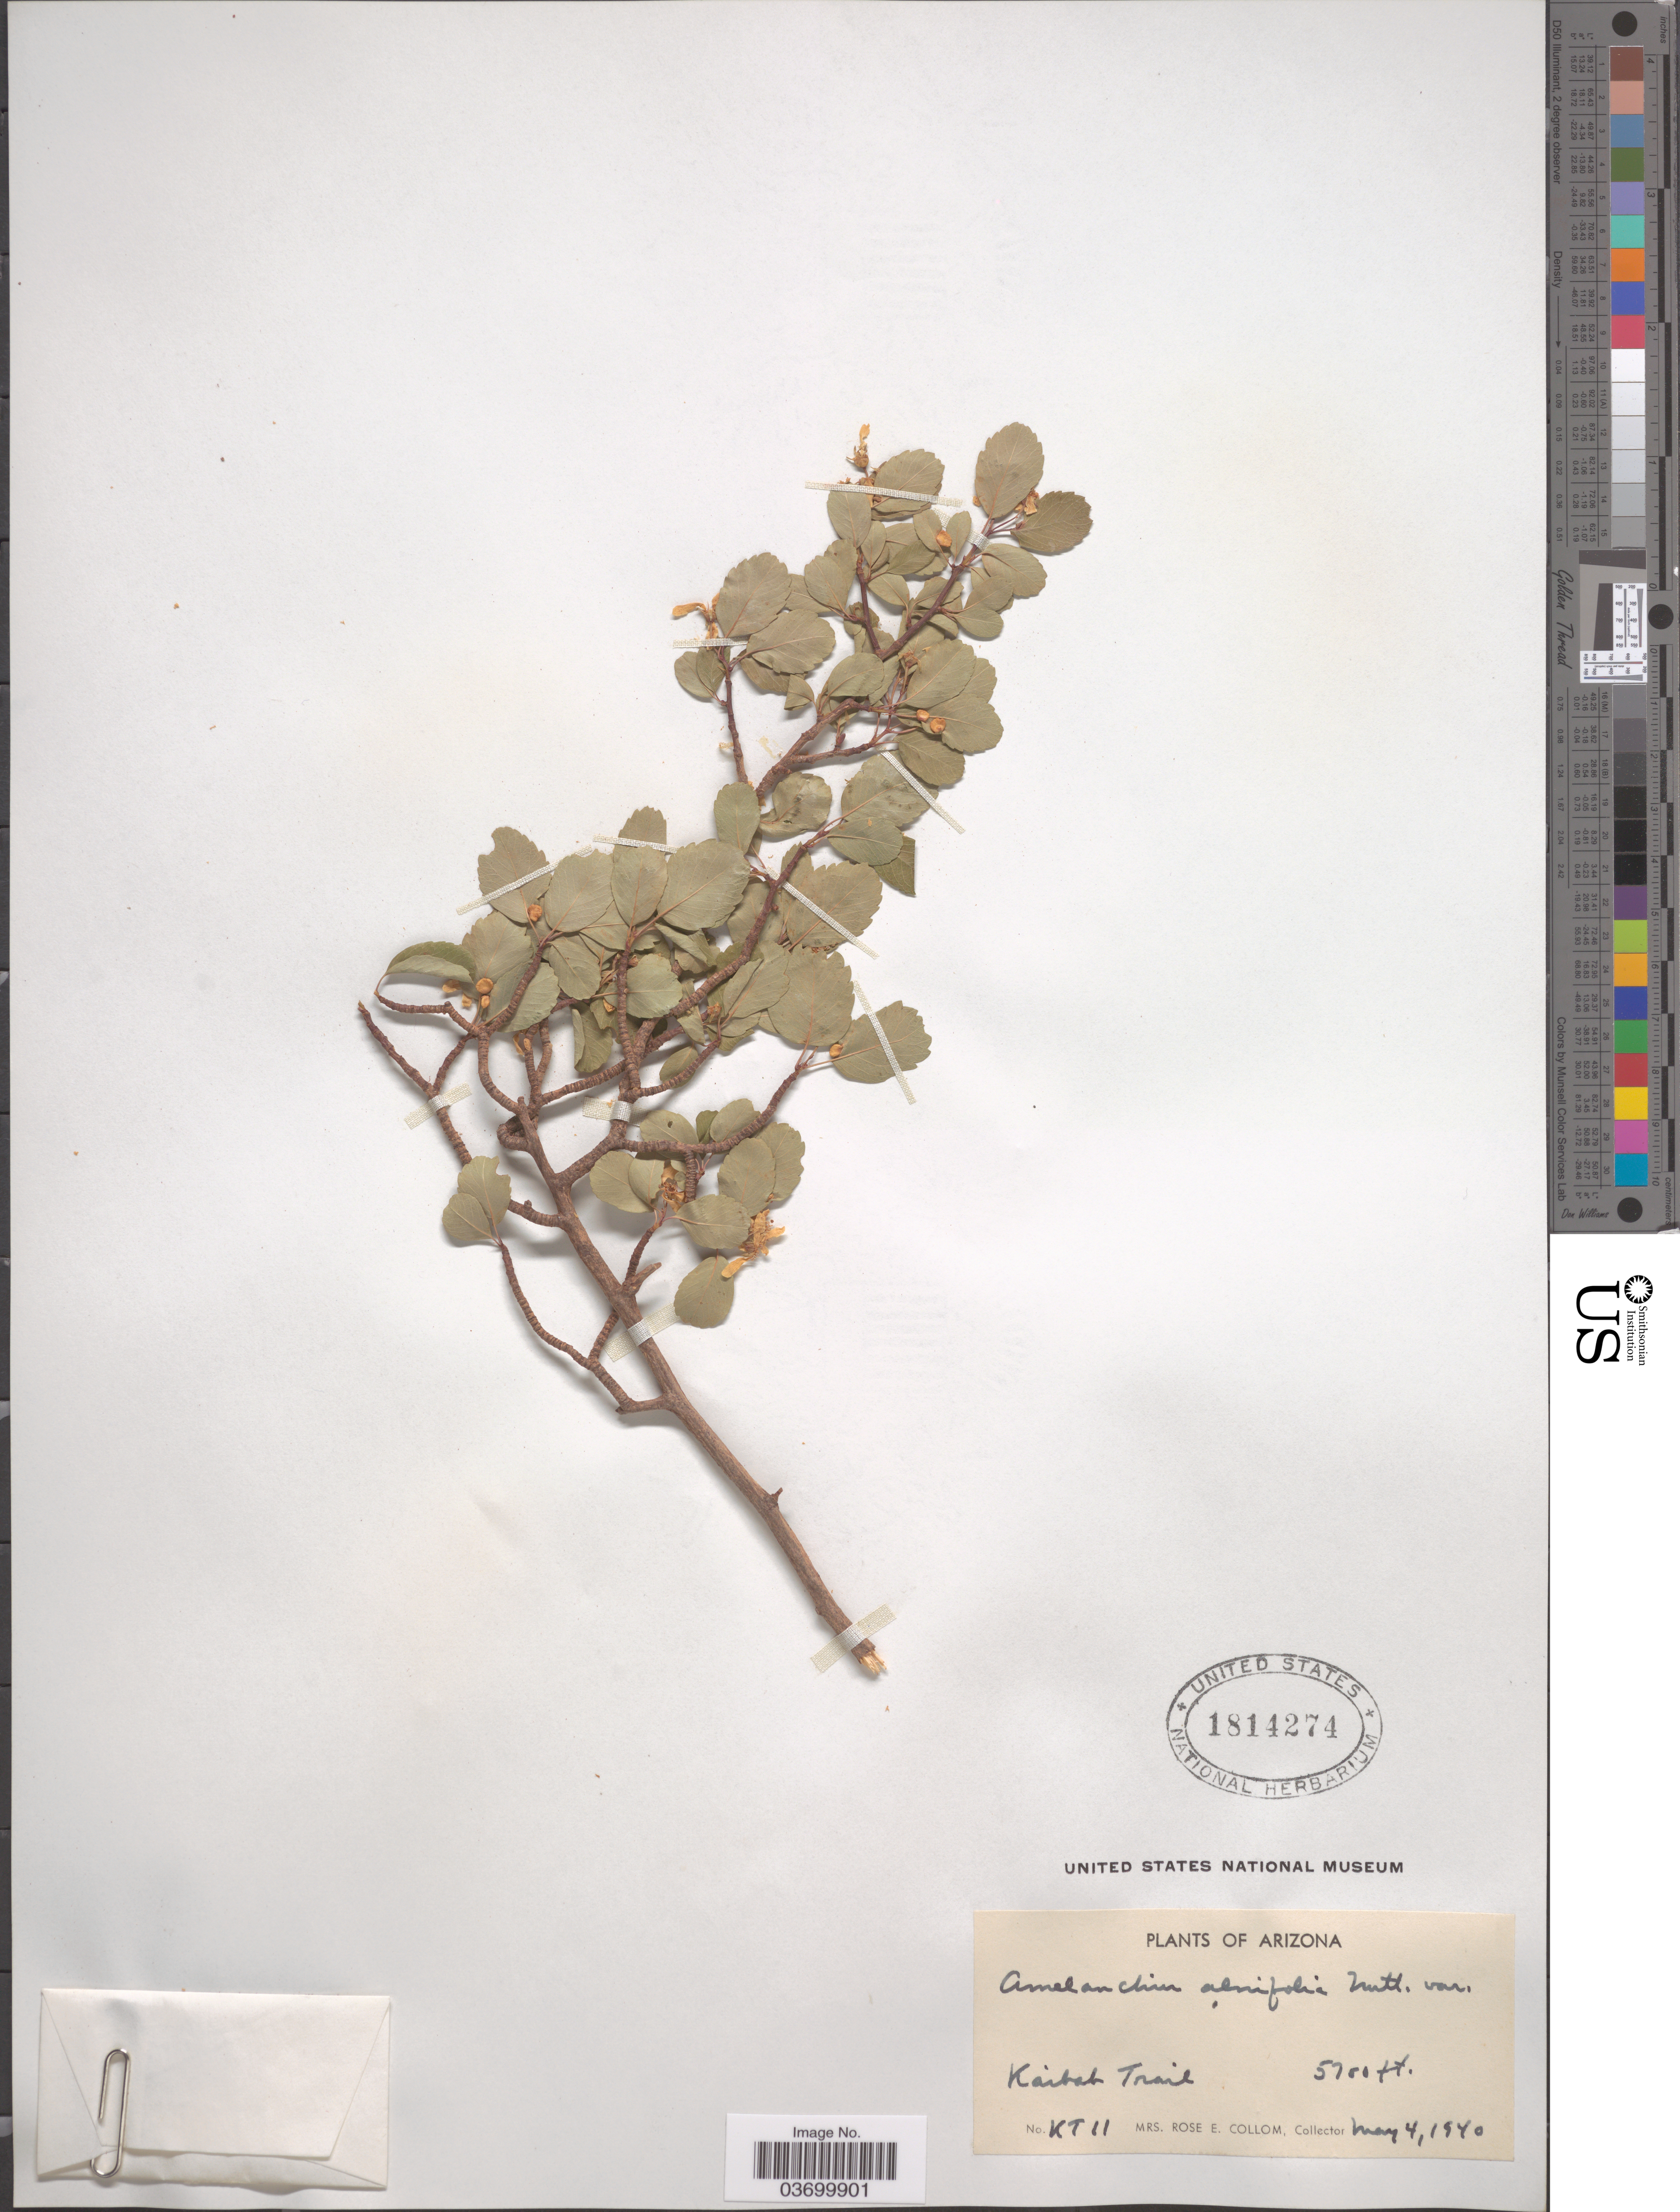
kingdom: Plantae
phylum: Tracheophyta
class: Magnoliopsida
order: Rosales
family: Rosaceae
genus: Amelanchier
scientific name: Amelanchier alnifolia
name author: (Nutt.) Nutt. ex M. Roem.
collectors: R. E. Collom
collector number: KT11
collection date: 1940-05-04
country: United States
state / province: Arizona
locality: Kaitat Trail.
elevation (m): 1737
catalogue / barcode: US 1814274